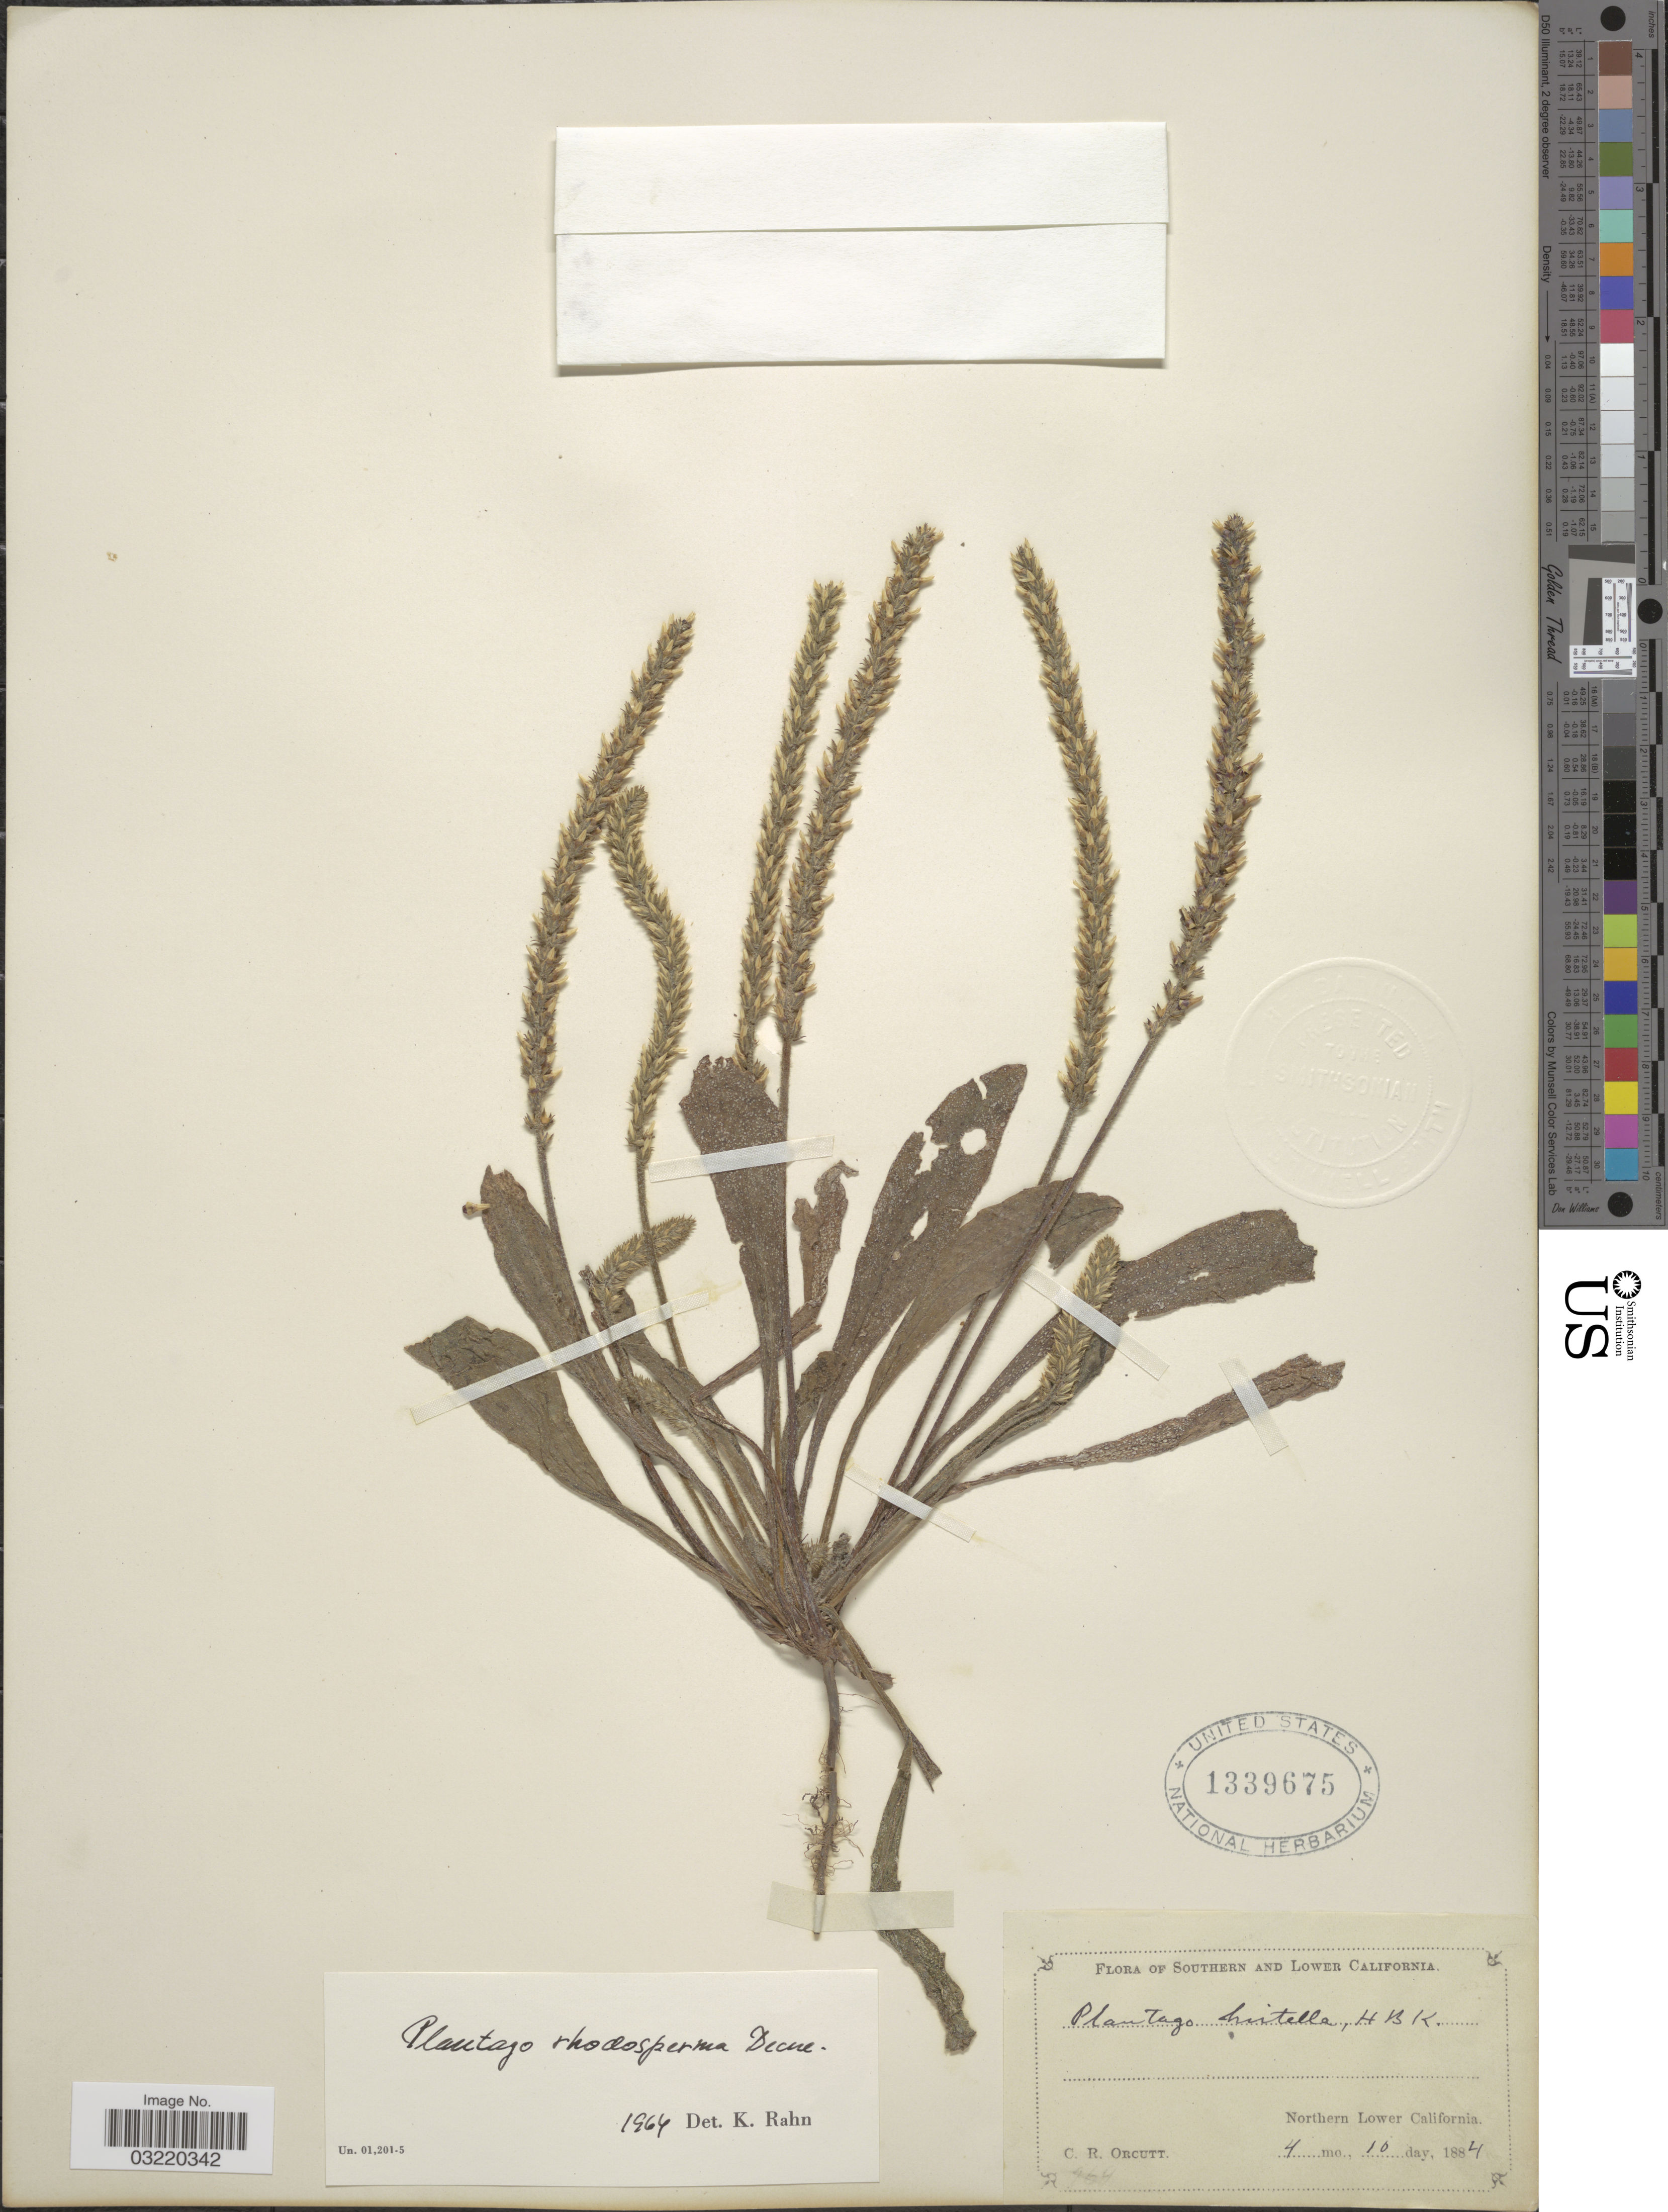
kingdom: Plantae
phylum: Tracheophyta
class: Magnoliopsida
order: Lamiales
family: Plantaginaceae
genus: Plantago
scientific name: Plantago rhodosperma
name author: Decne.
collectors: C. R. Orcutt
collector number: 964*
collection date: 1884-04-16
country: Mexico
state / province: Baja California Norte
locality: Northern Lower California.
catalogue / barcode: US 1339675